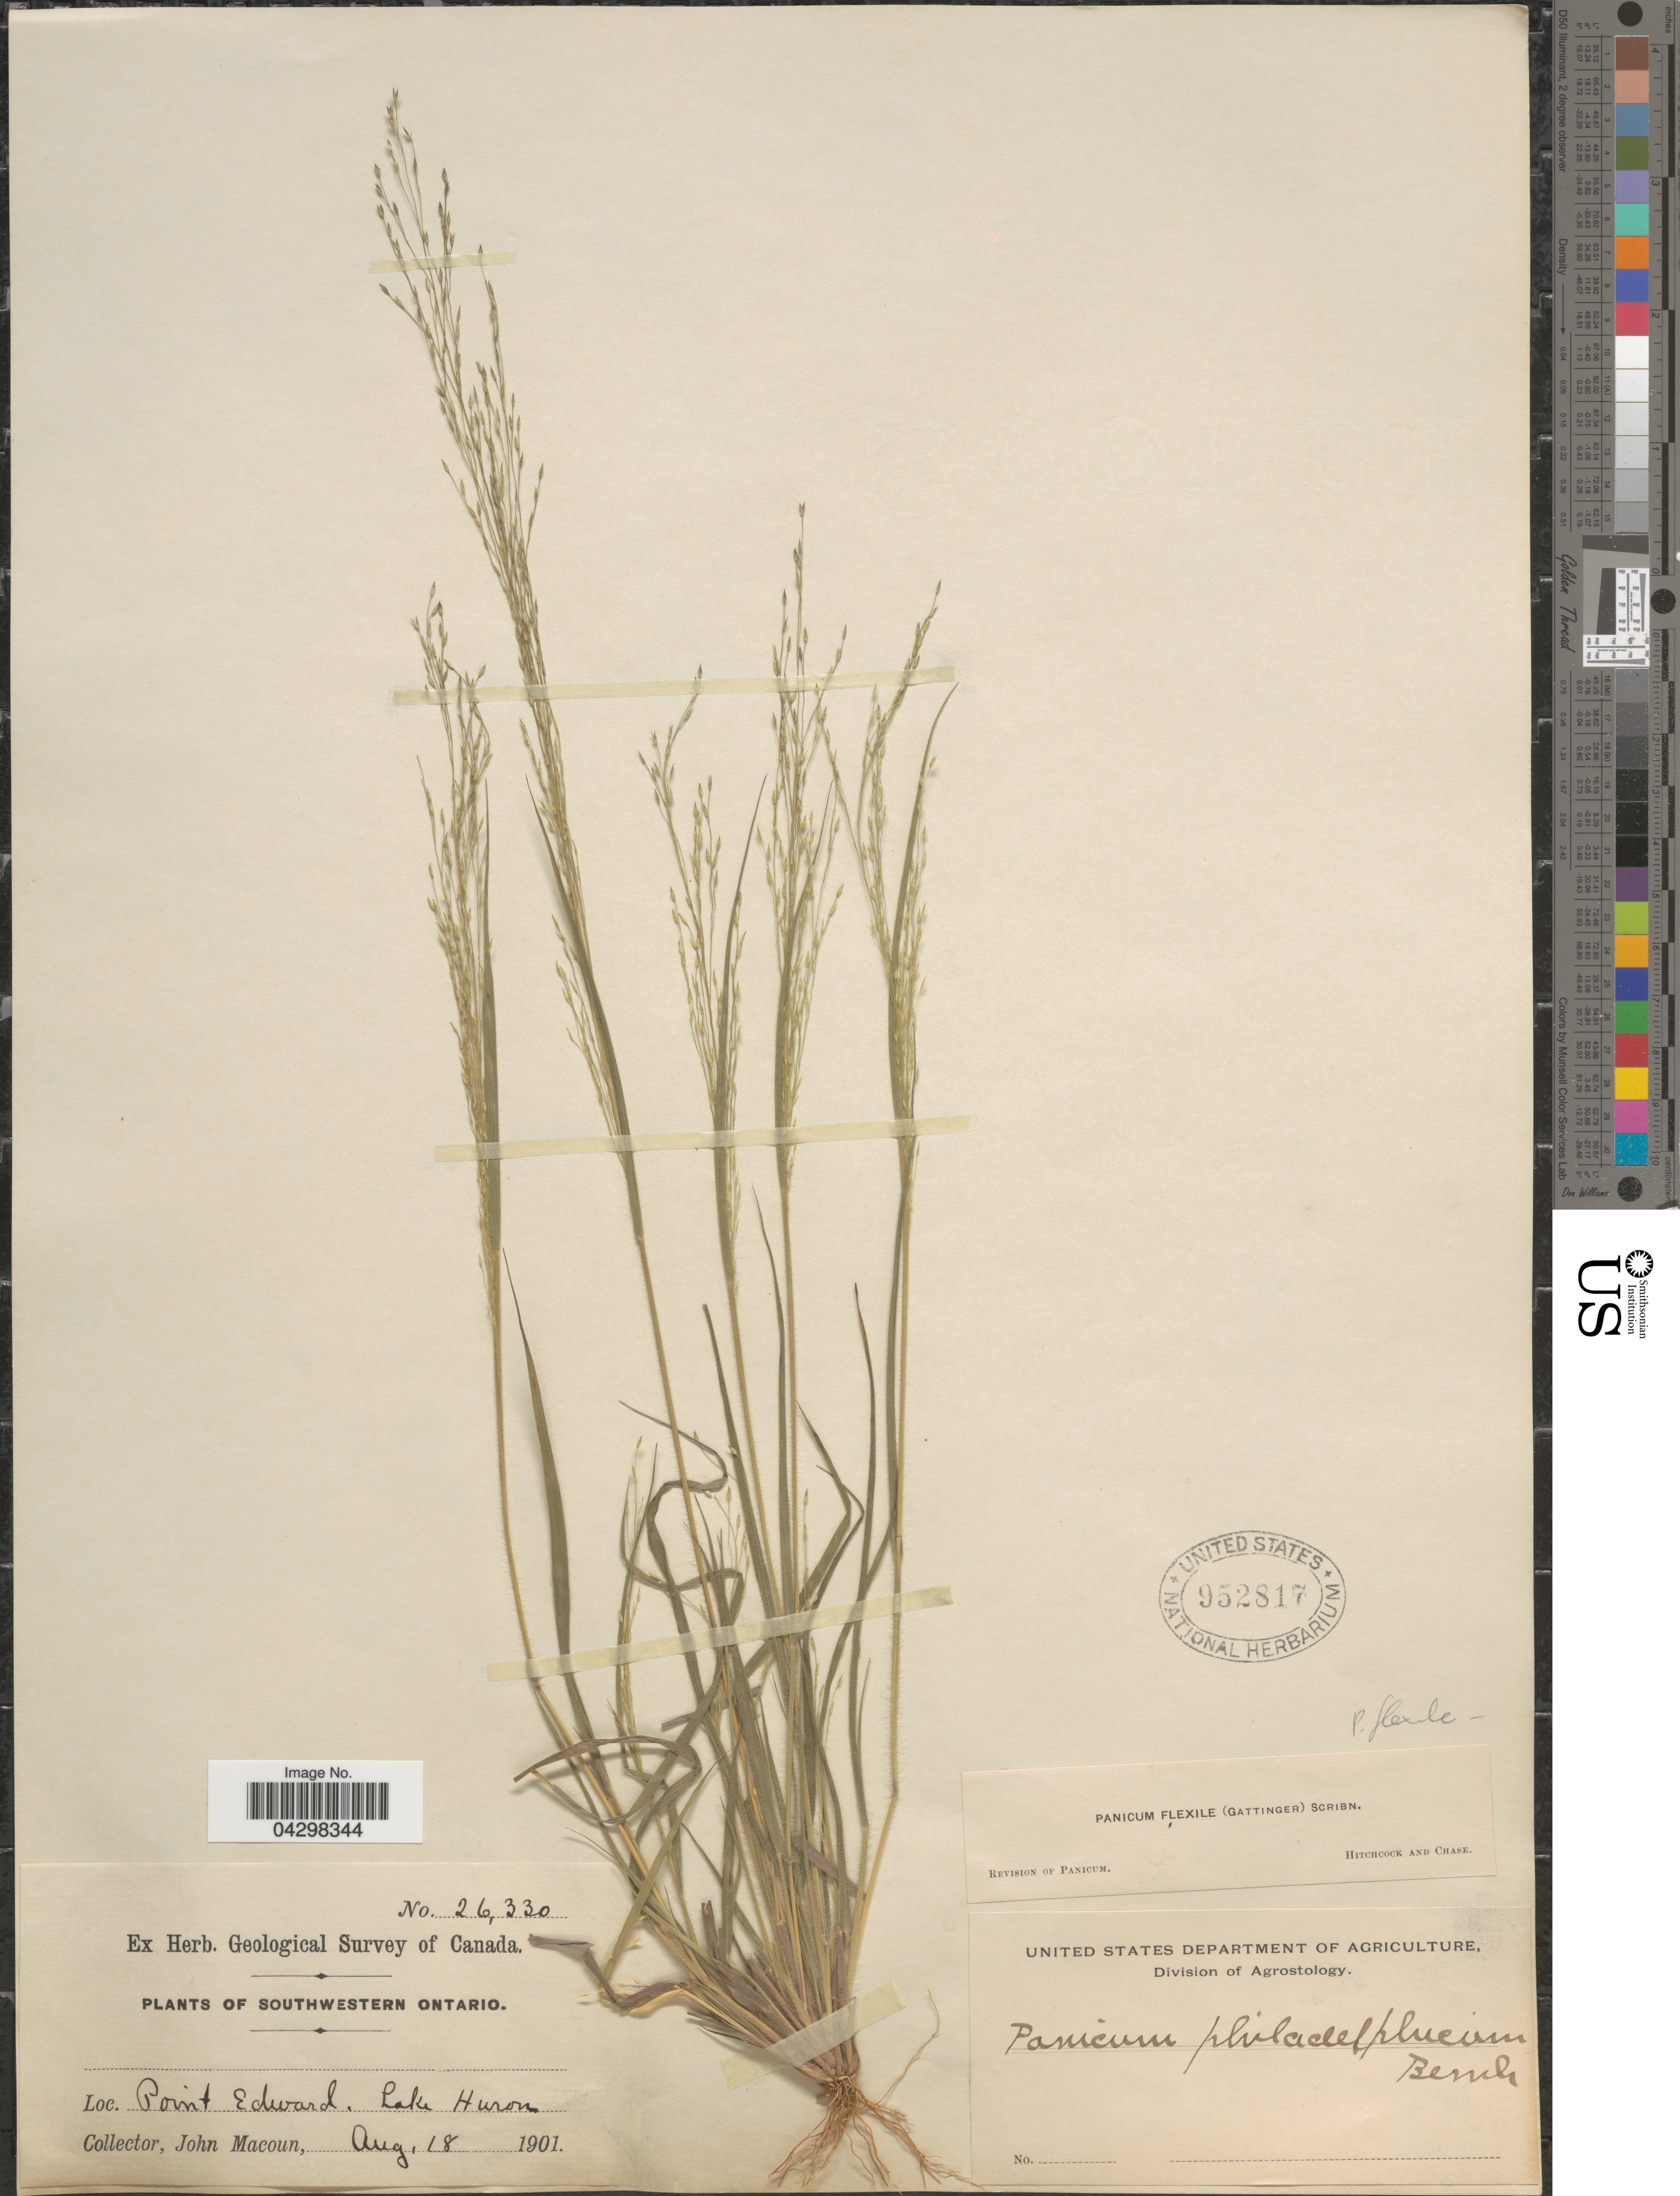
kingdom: Plantae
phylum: Tracheophyta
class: Liliopsida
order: Poales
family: Poaceae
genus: Panicum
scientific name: Panicum flexile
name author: (Gatt.) Scribn.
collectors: J. Macoun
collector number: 26330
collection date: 1901-08-18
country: Canada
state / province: Ontario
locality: Geological Survey of Canada. Southwestern Ontario. Point Edward, Lake Huron.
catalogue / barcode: US 952817